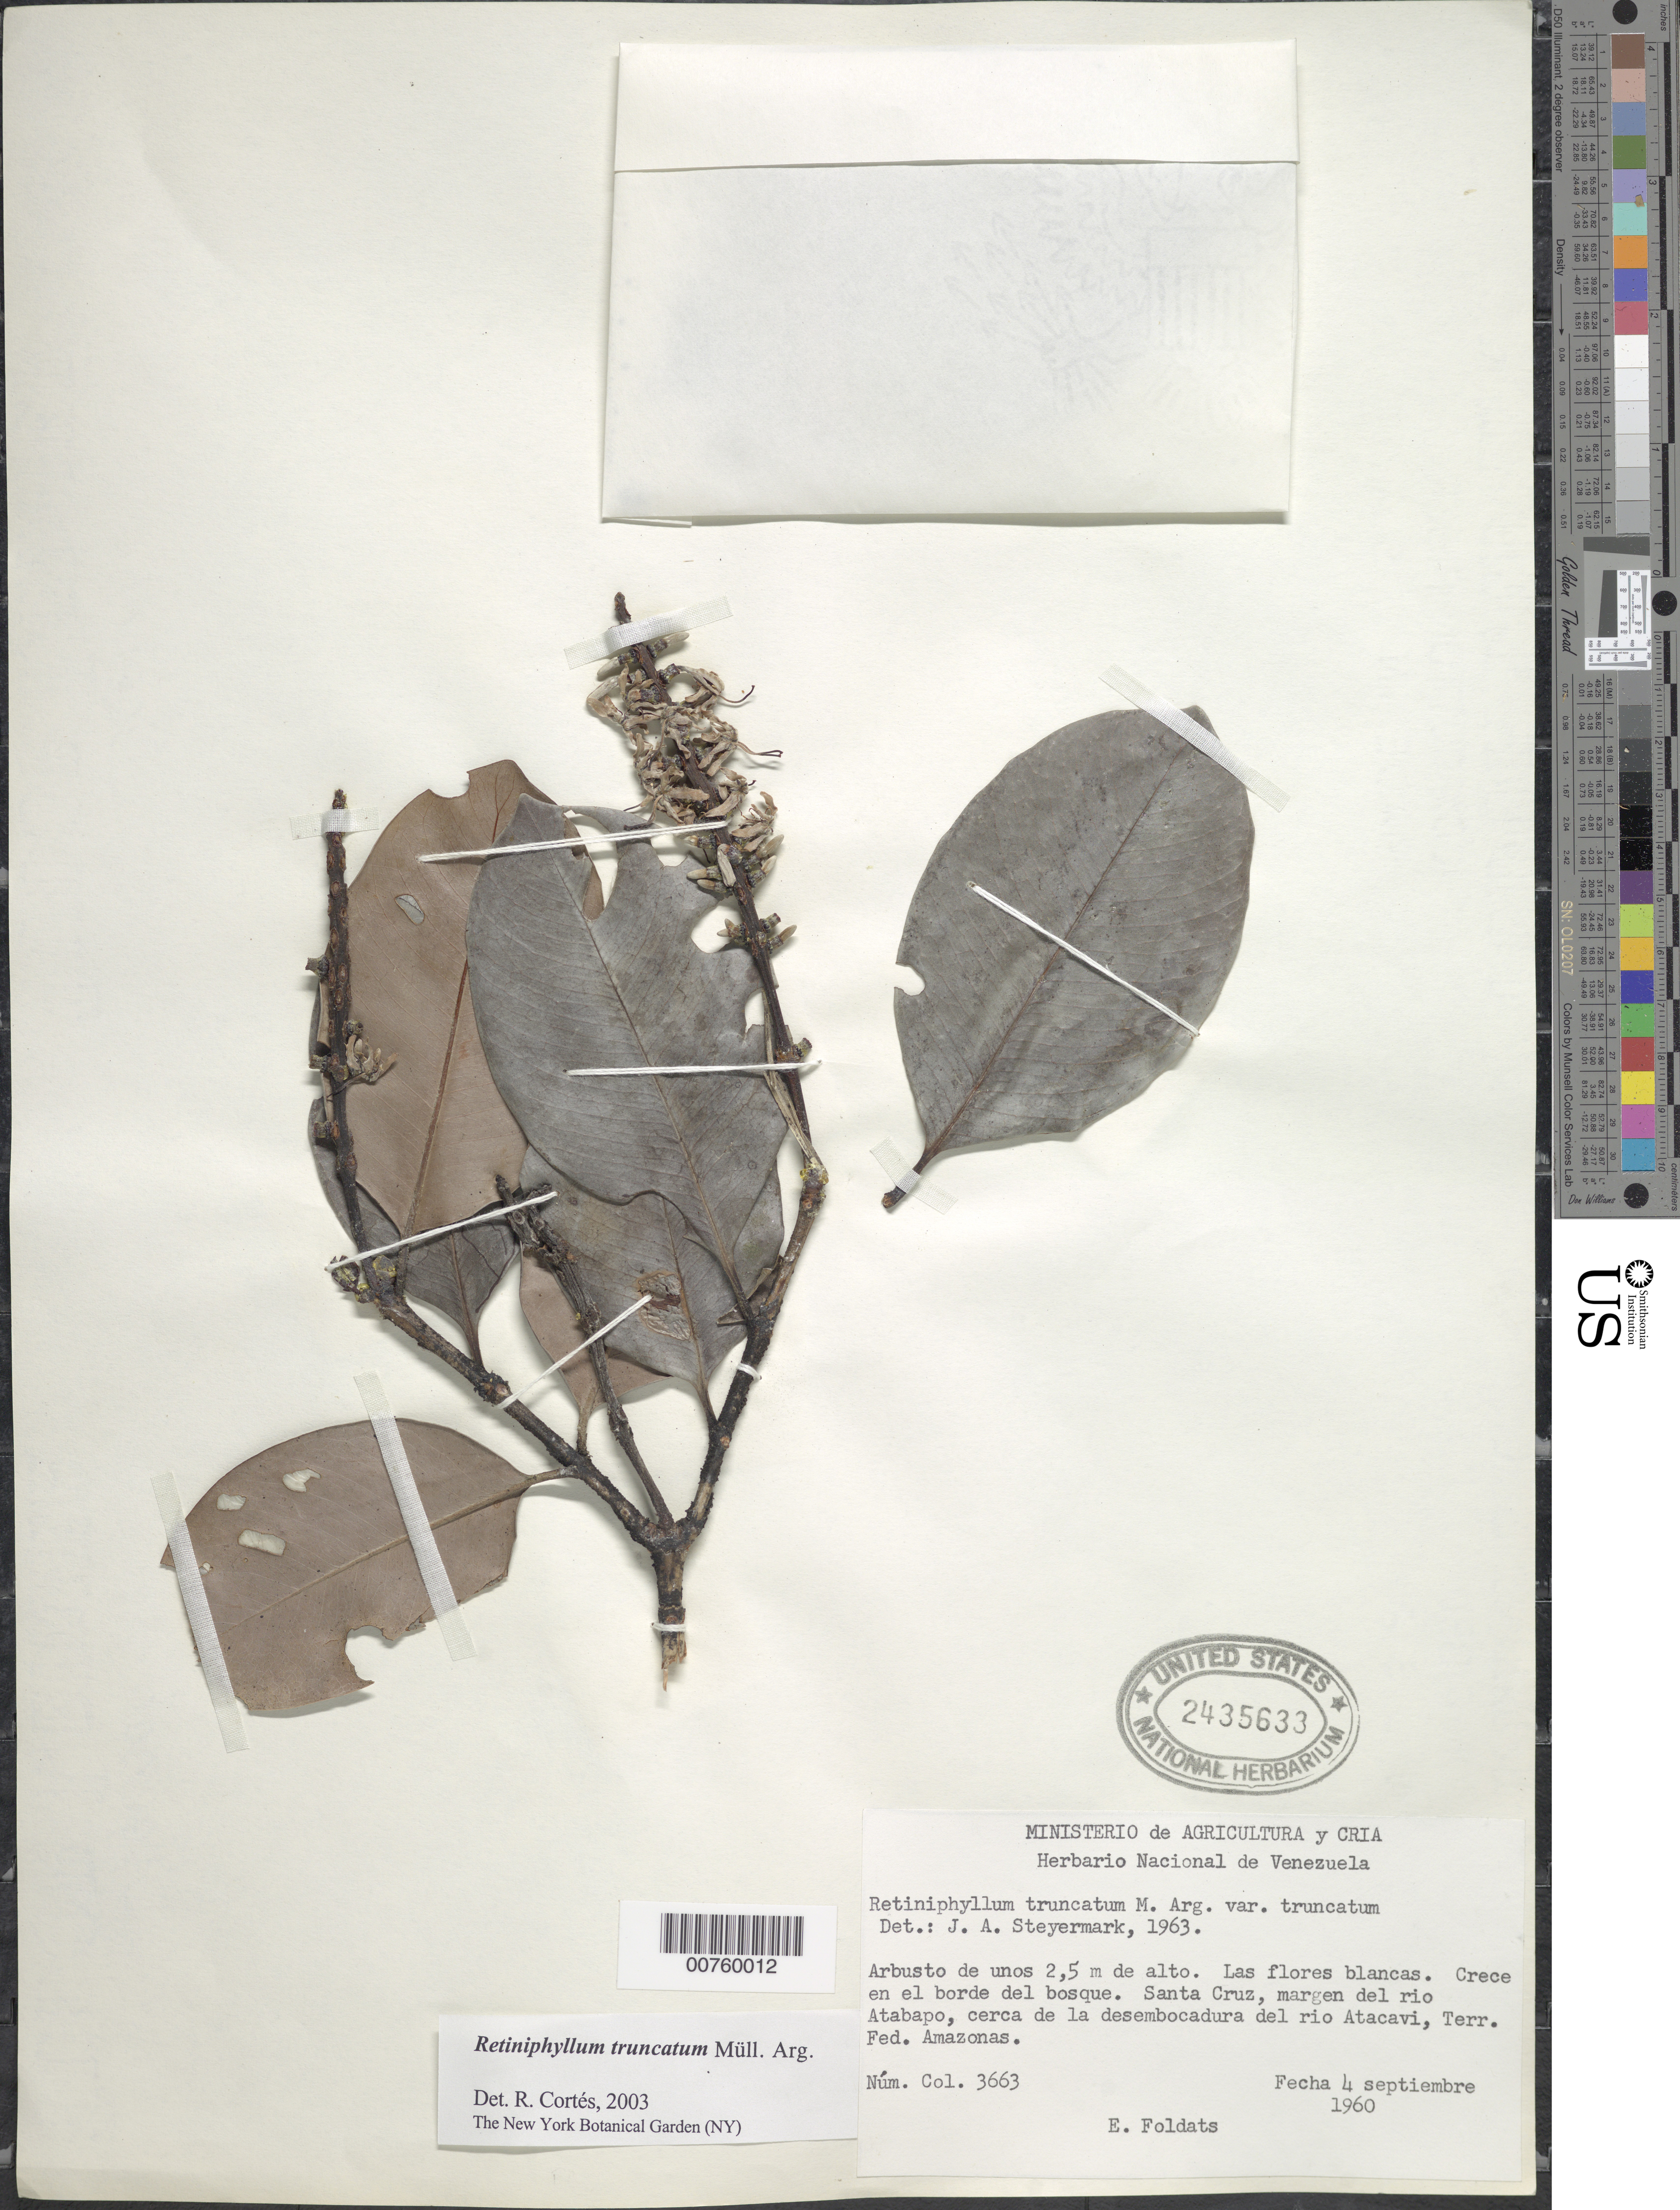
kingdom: Plantae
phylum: Tracheophyta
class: Magnoliopsida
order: Gentianales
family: Rubiaceae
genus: Retiniphyllum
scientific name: Retiniphyllum truncatum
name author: Müll. Arg.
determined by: Cortes R., G.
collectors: E. Foldats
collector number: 3663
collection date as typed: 4-Sep-60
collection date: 1960-09-04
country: Venezuela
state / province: Amazonas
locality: Santa Cruz, Río Atabapo, near Río Atacavi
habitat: Crece en el borde del bosque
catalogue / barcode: US 2435633